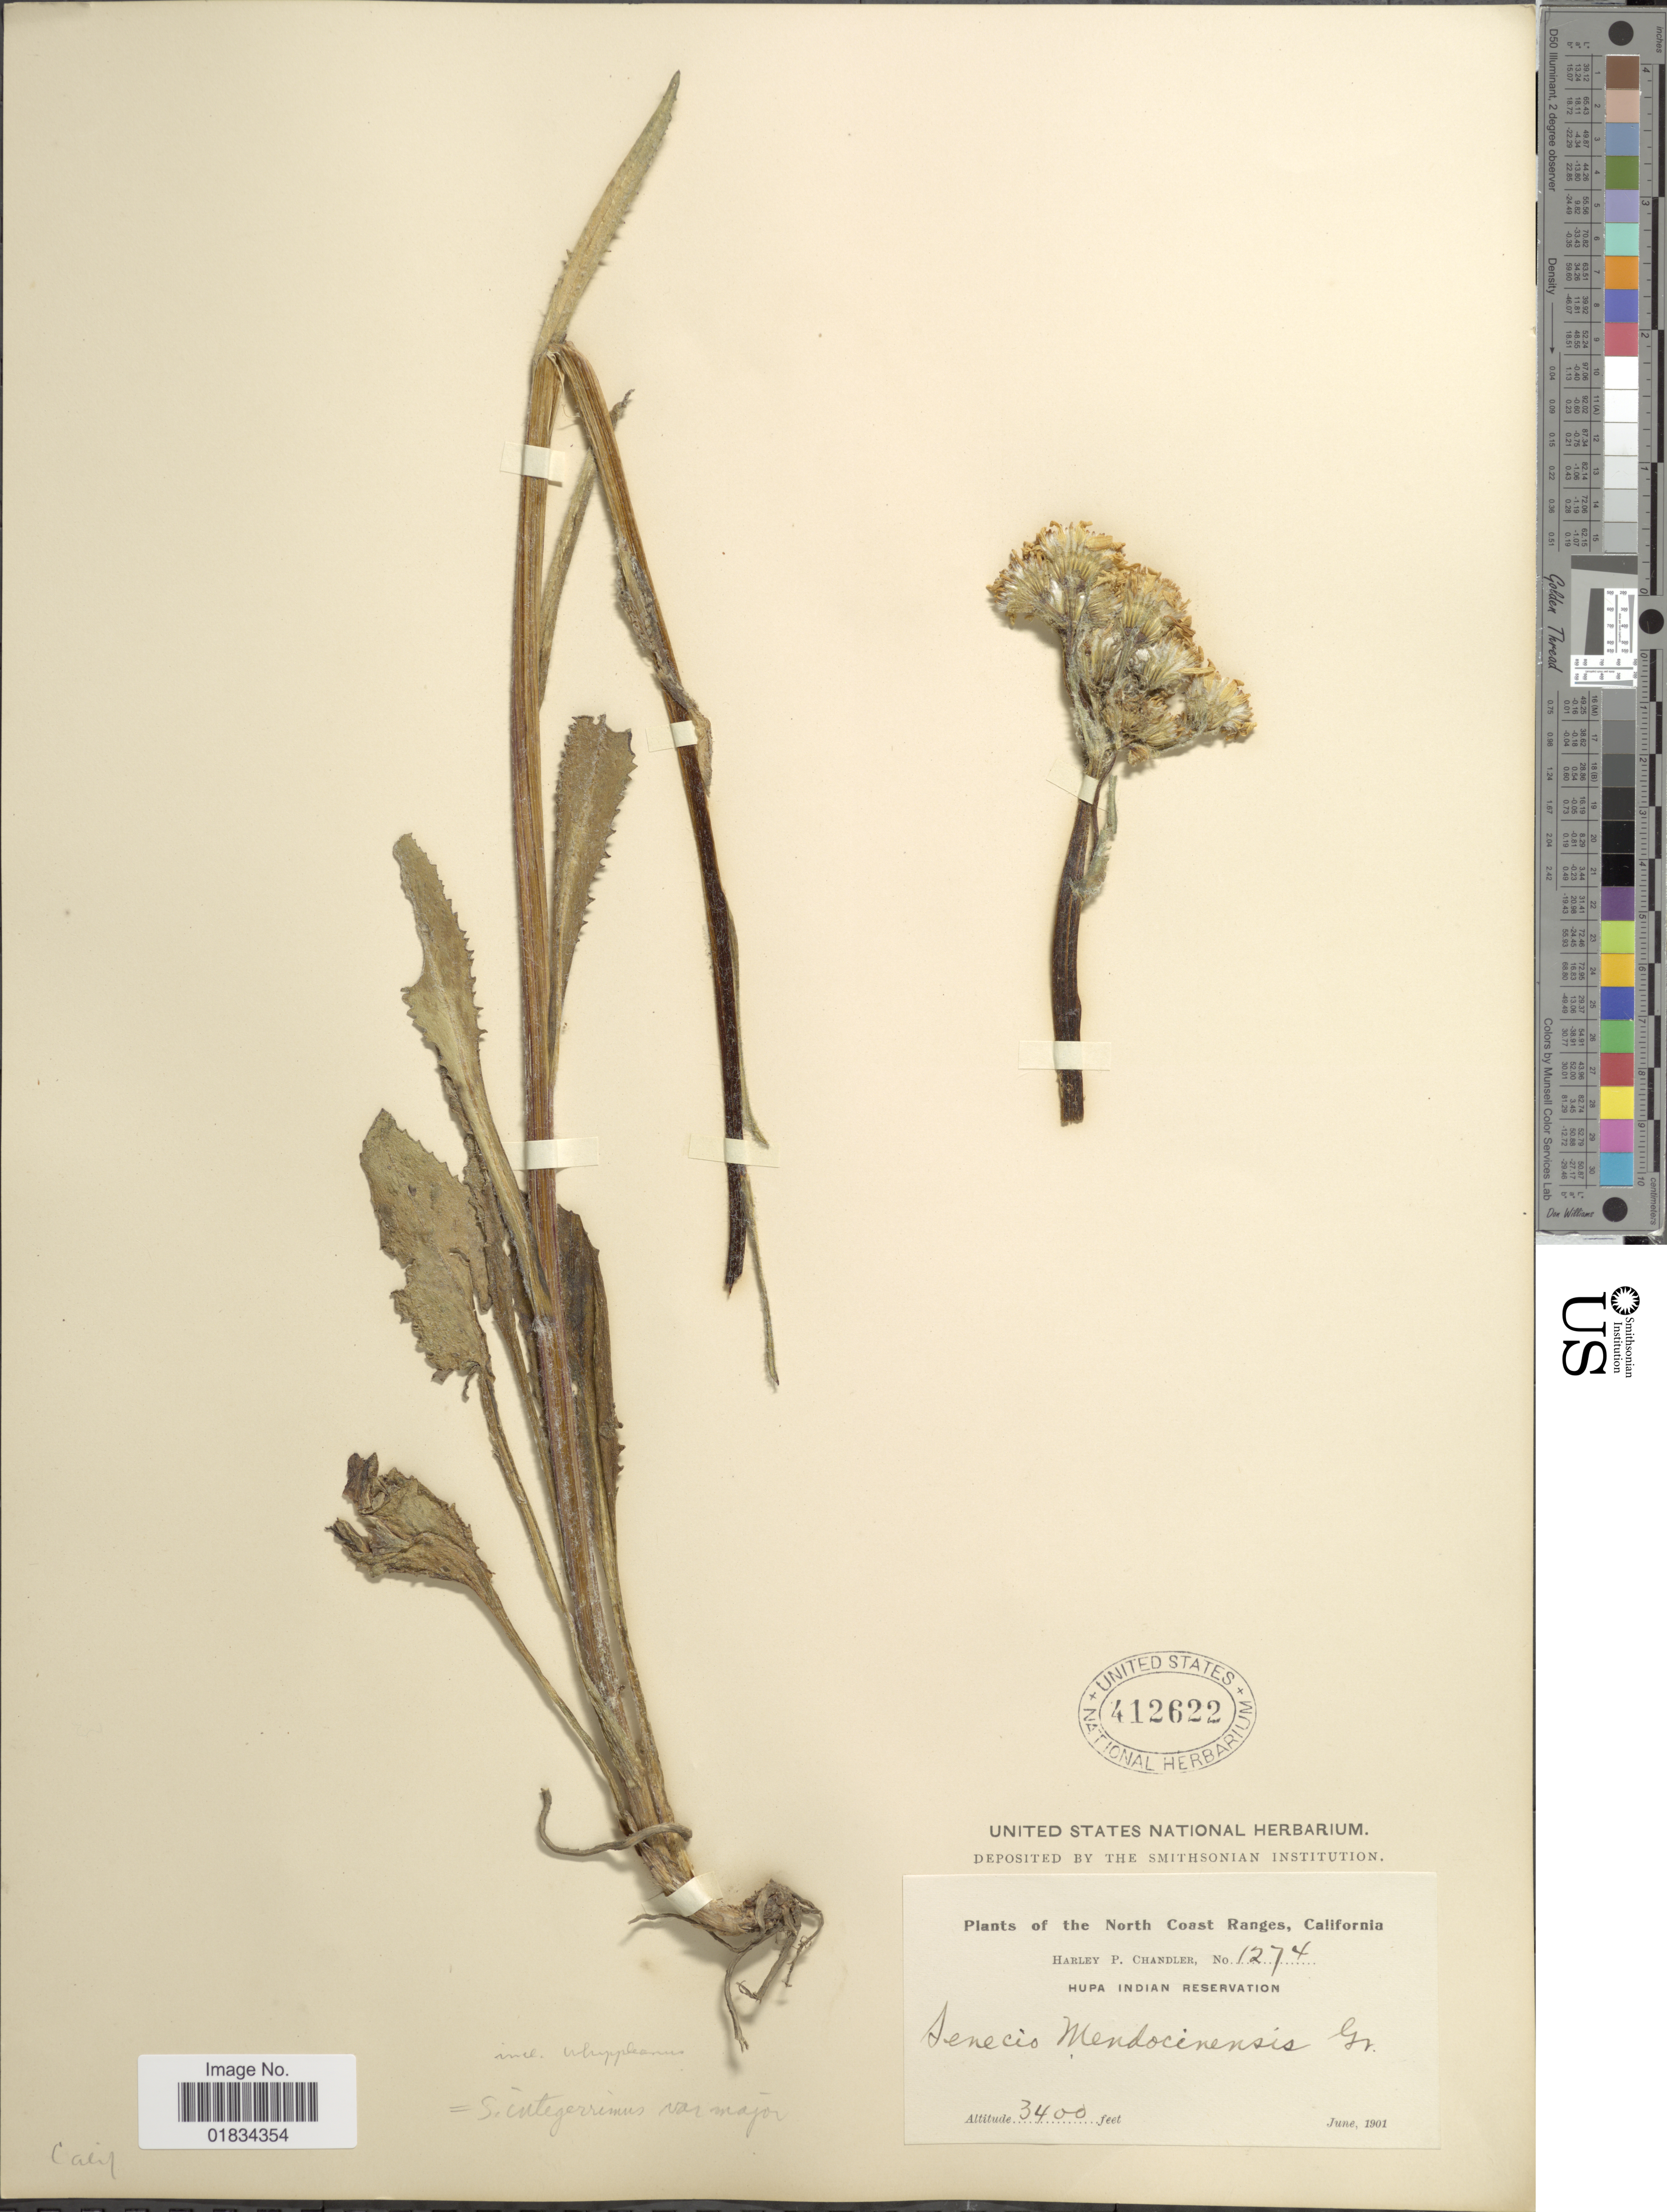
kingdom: Plantae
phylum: Tracheophyta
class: Magnoliopsida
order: Asterales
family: Asteraceae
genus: Senecio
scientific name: Senecio integerrimus var. major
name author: (A. Gray) Cronq.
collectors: H. Chandler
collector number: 1274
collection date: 1901-06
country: United States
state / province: California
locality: North Coast Ranges.Hupa Indian Reservation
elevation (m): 1036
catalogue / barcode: US 412622